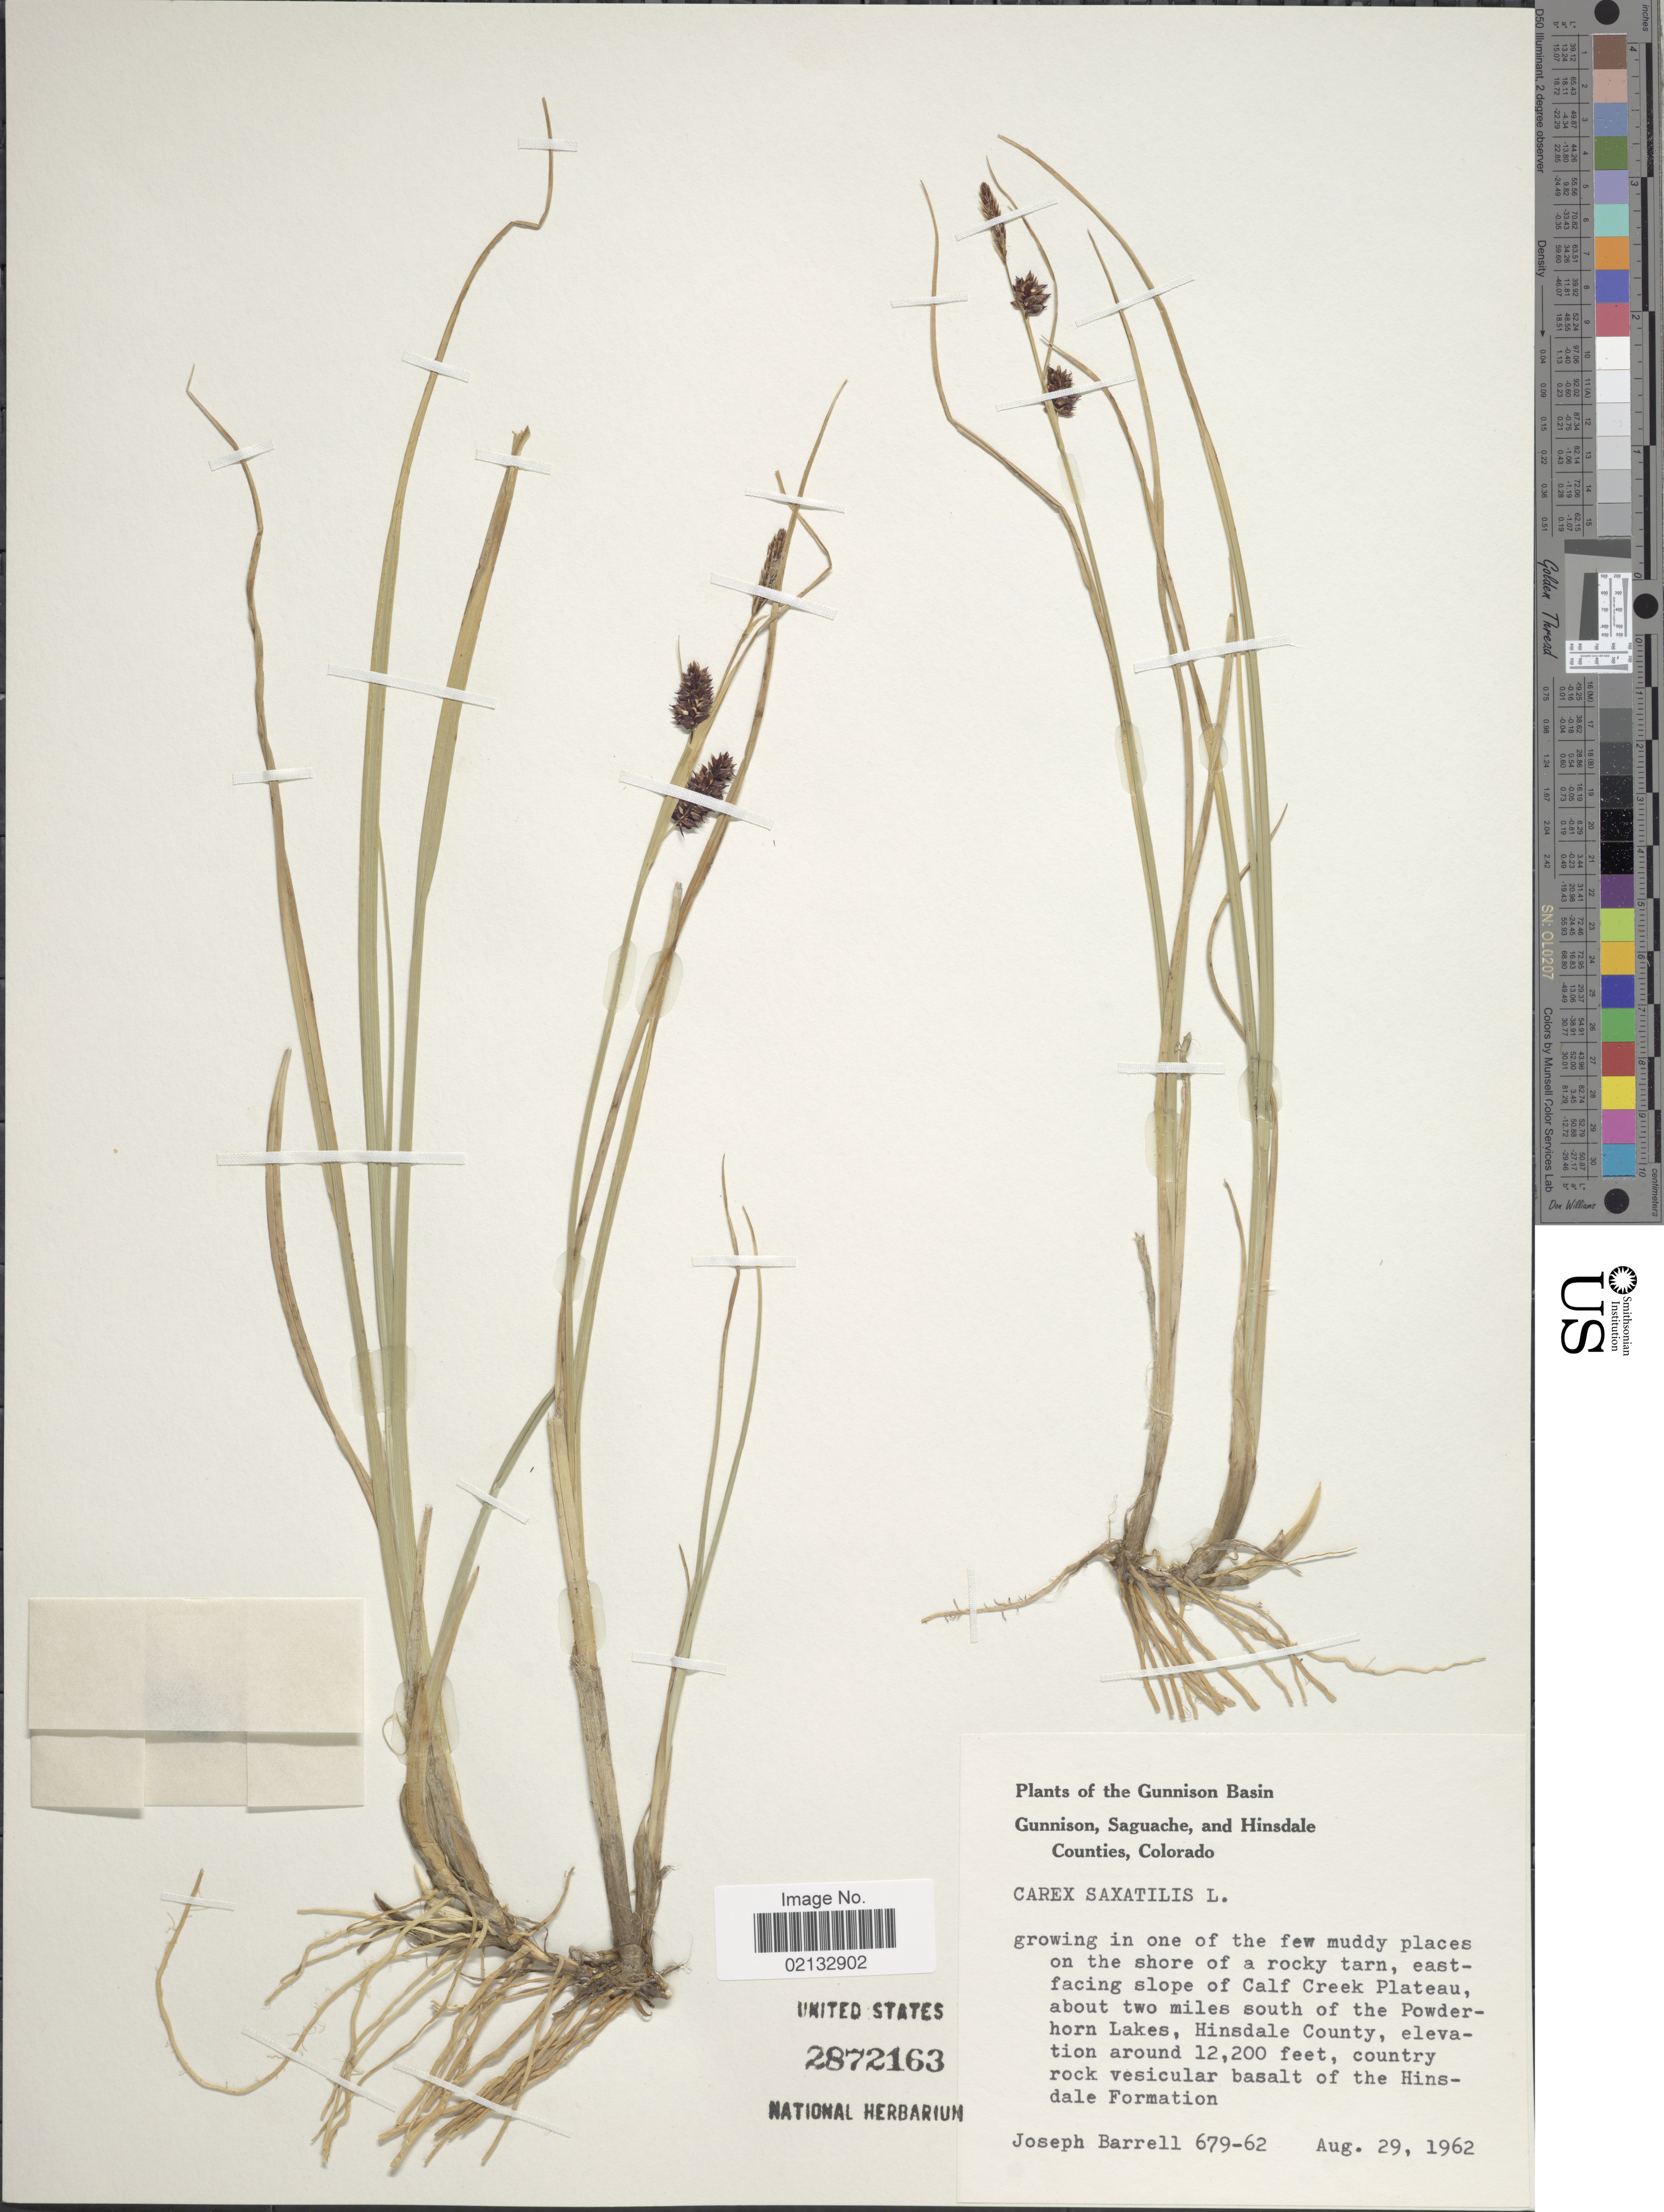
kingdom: Plantae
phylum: Tracheophyta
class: Liliopsida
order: Poales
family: Cyperaceae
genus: Carex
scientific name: Carex saxatilis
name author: L.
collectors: J. Barrell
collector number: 679-62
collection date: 1962-08-29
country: United States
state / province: Colorado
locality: The Gunnison Basin. In one of the few muddy places on the shore of a rocky tarn, eastfacing slope of Calf Creek Plateau, about two miles south of the Powderhorn Lakes, Hinsdale County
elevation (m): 3719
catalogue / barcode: US 2872163